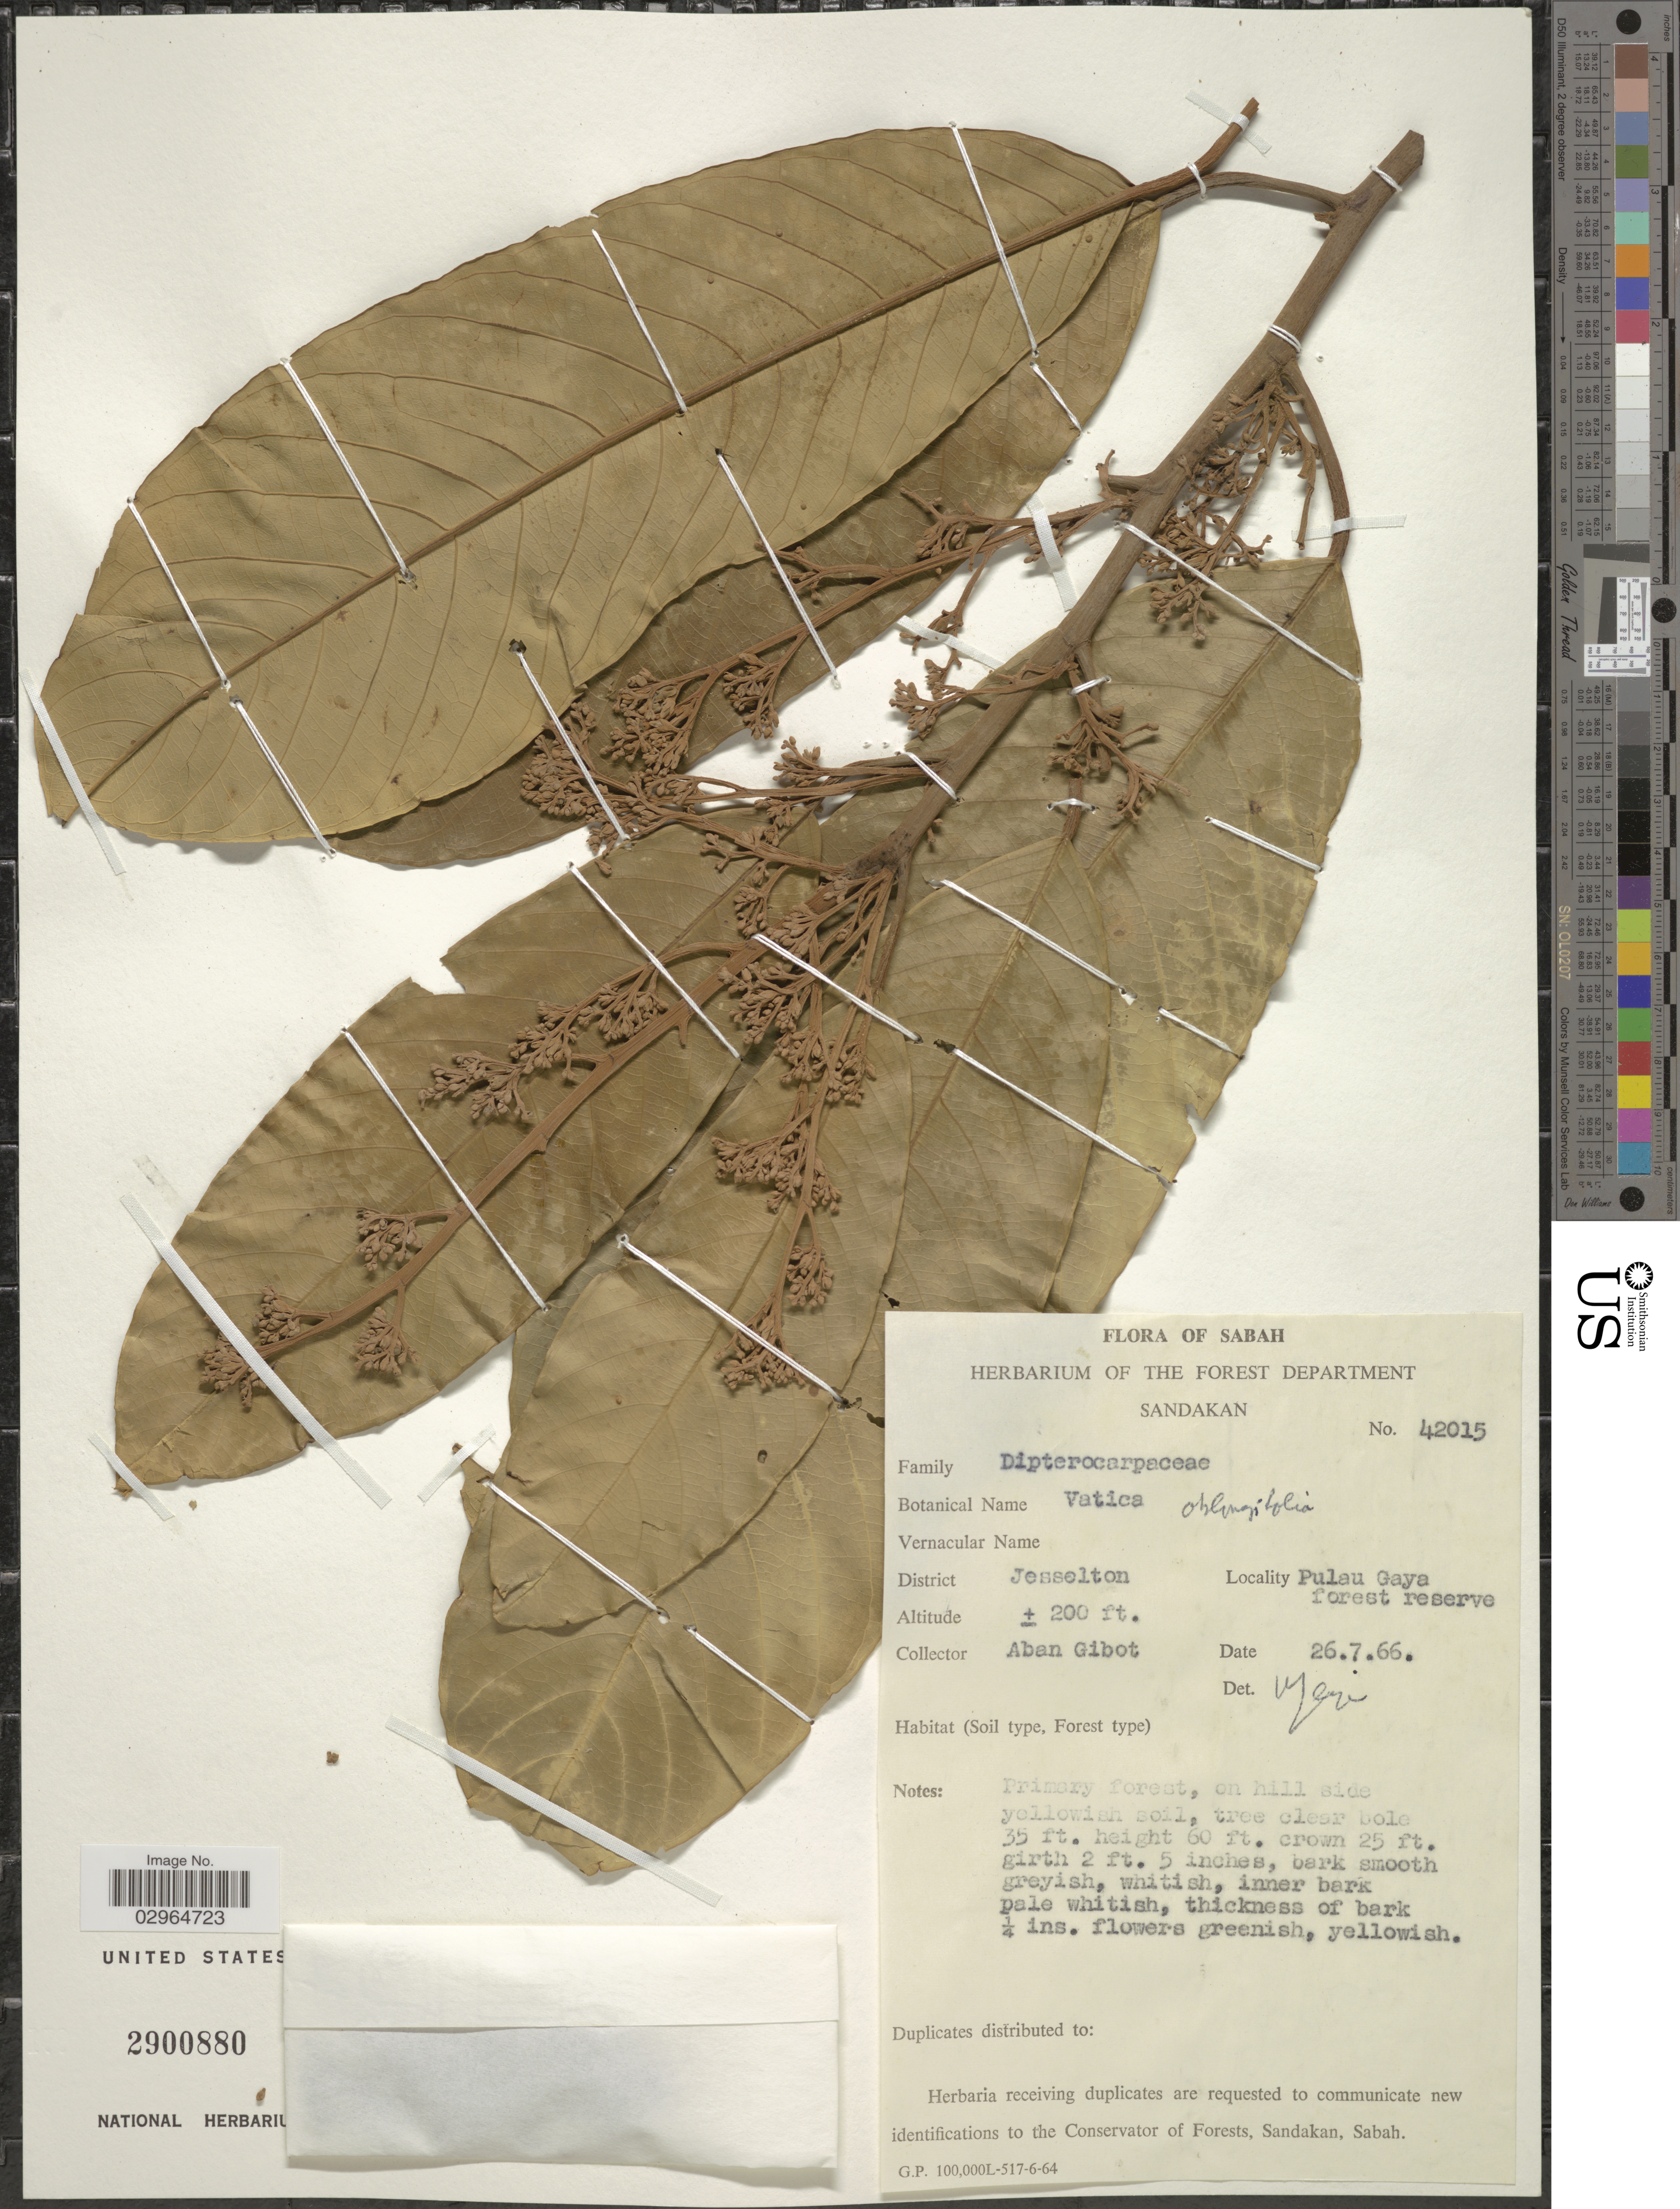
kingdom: Plantae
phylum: Tracheophyta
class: Magnoliopsida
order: Malvales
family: Dipterocarpaceae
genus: Vatica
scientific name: Vatica oblongifolia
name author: Hook. f.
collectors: A. Gibot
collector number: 42015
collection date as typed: Transcribed d/m/y: 26/7/66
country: Malaysia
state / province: Sabah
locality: District Jesselton. Pulau Gaya forest reserve.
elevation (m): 61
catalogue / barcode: US 2900880